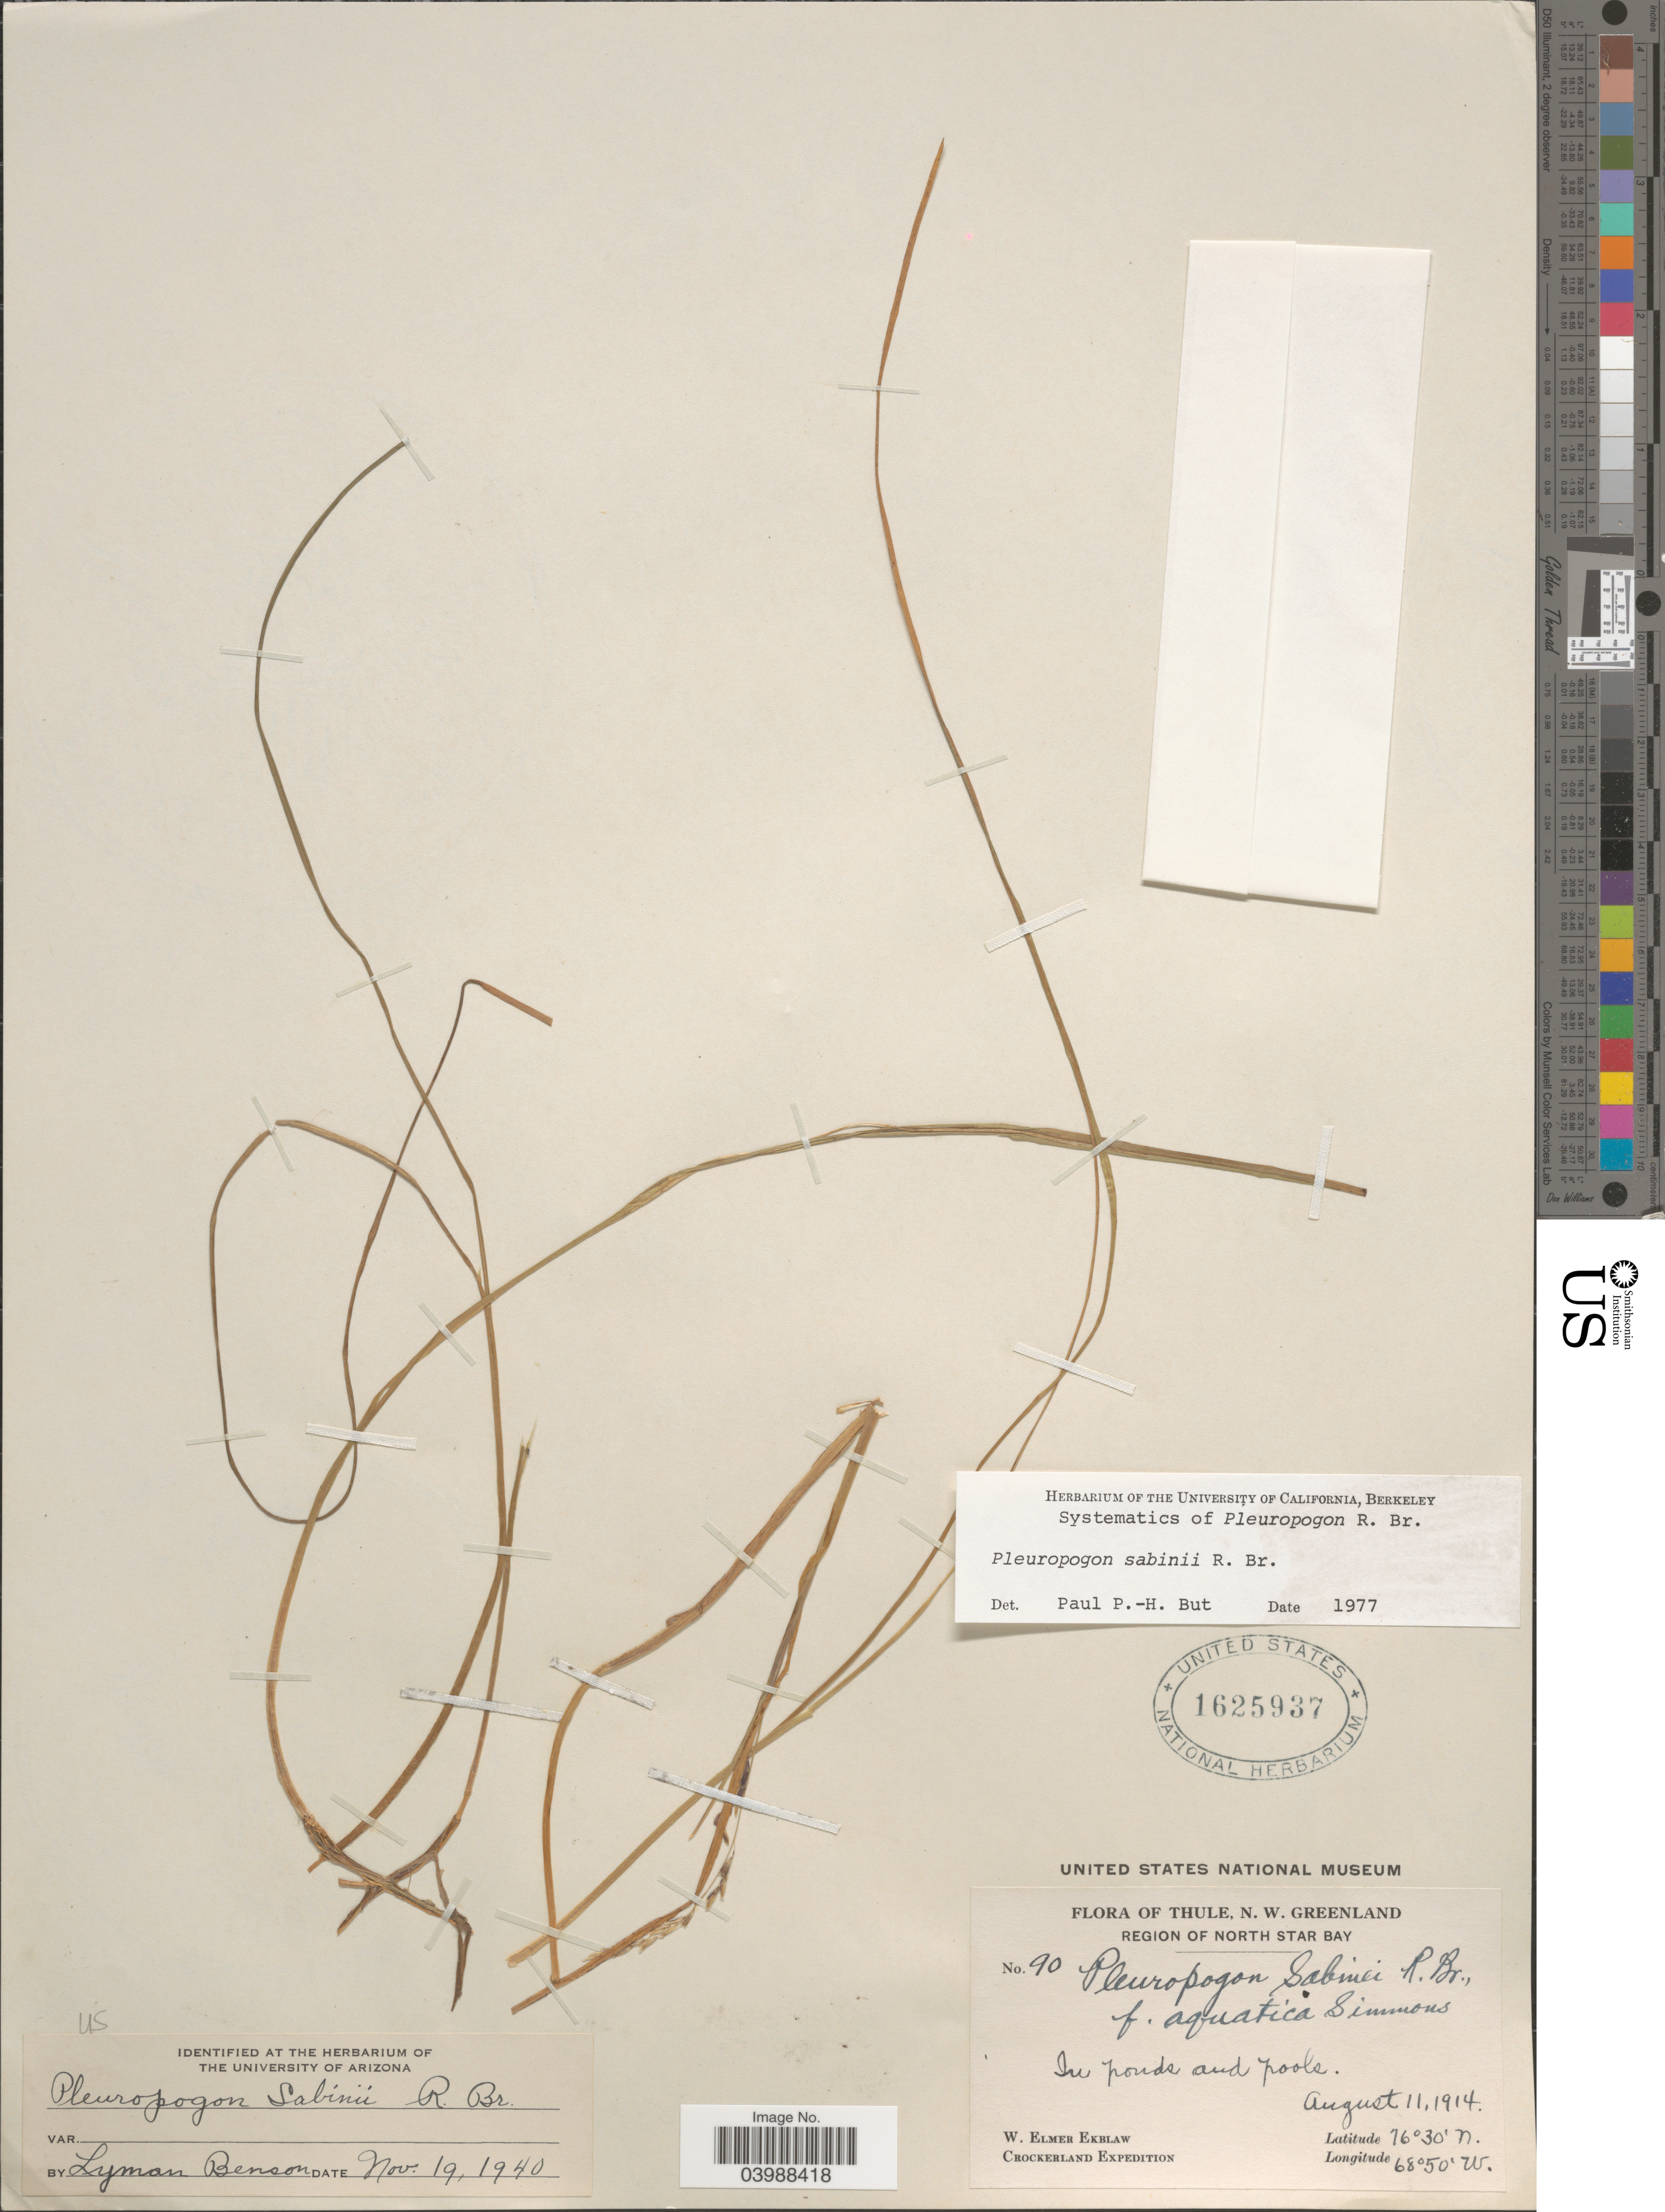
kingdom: Plantae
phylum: Tracheophyta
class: Liliopsida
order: Poales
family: Poaceae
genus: Pleuropogon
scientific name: Pleuropogon sabinei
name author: R. Br.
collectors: W. Ekblaw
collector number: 90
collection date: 1914-08-11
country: Greenland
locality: Thule, N.W. Greenland. Region of North Star Bay. In ponds and pools.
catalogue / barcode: US 1625937